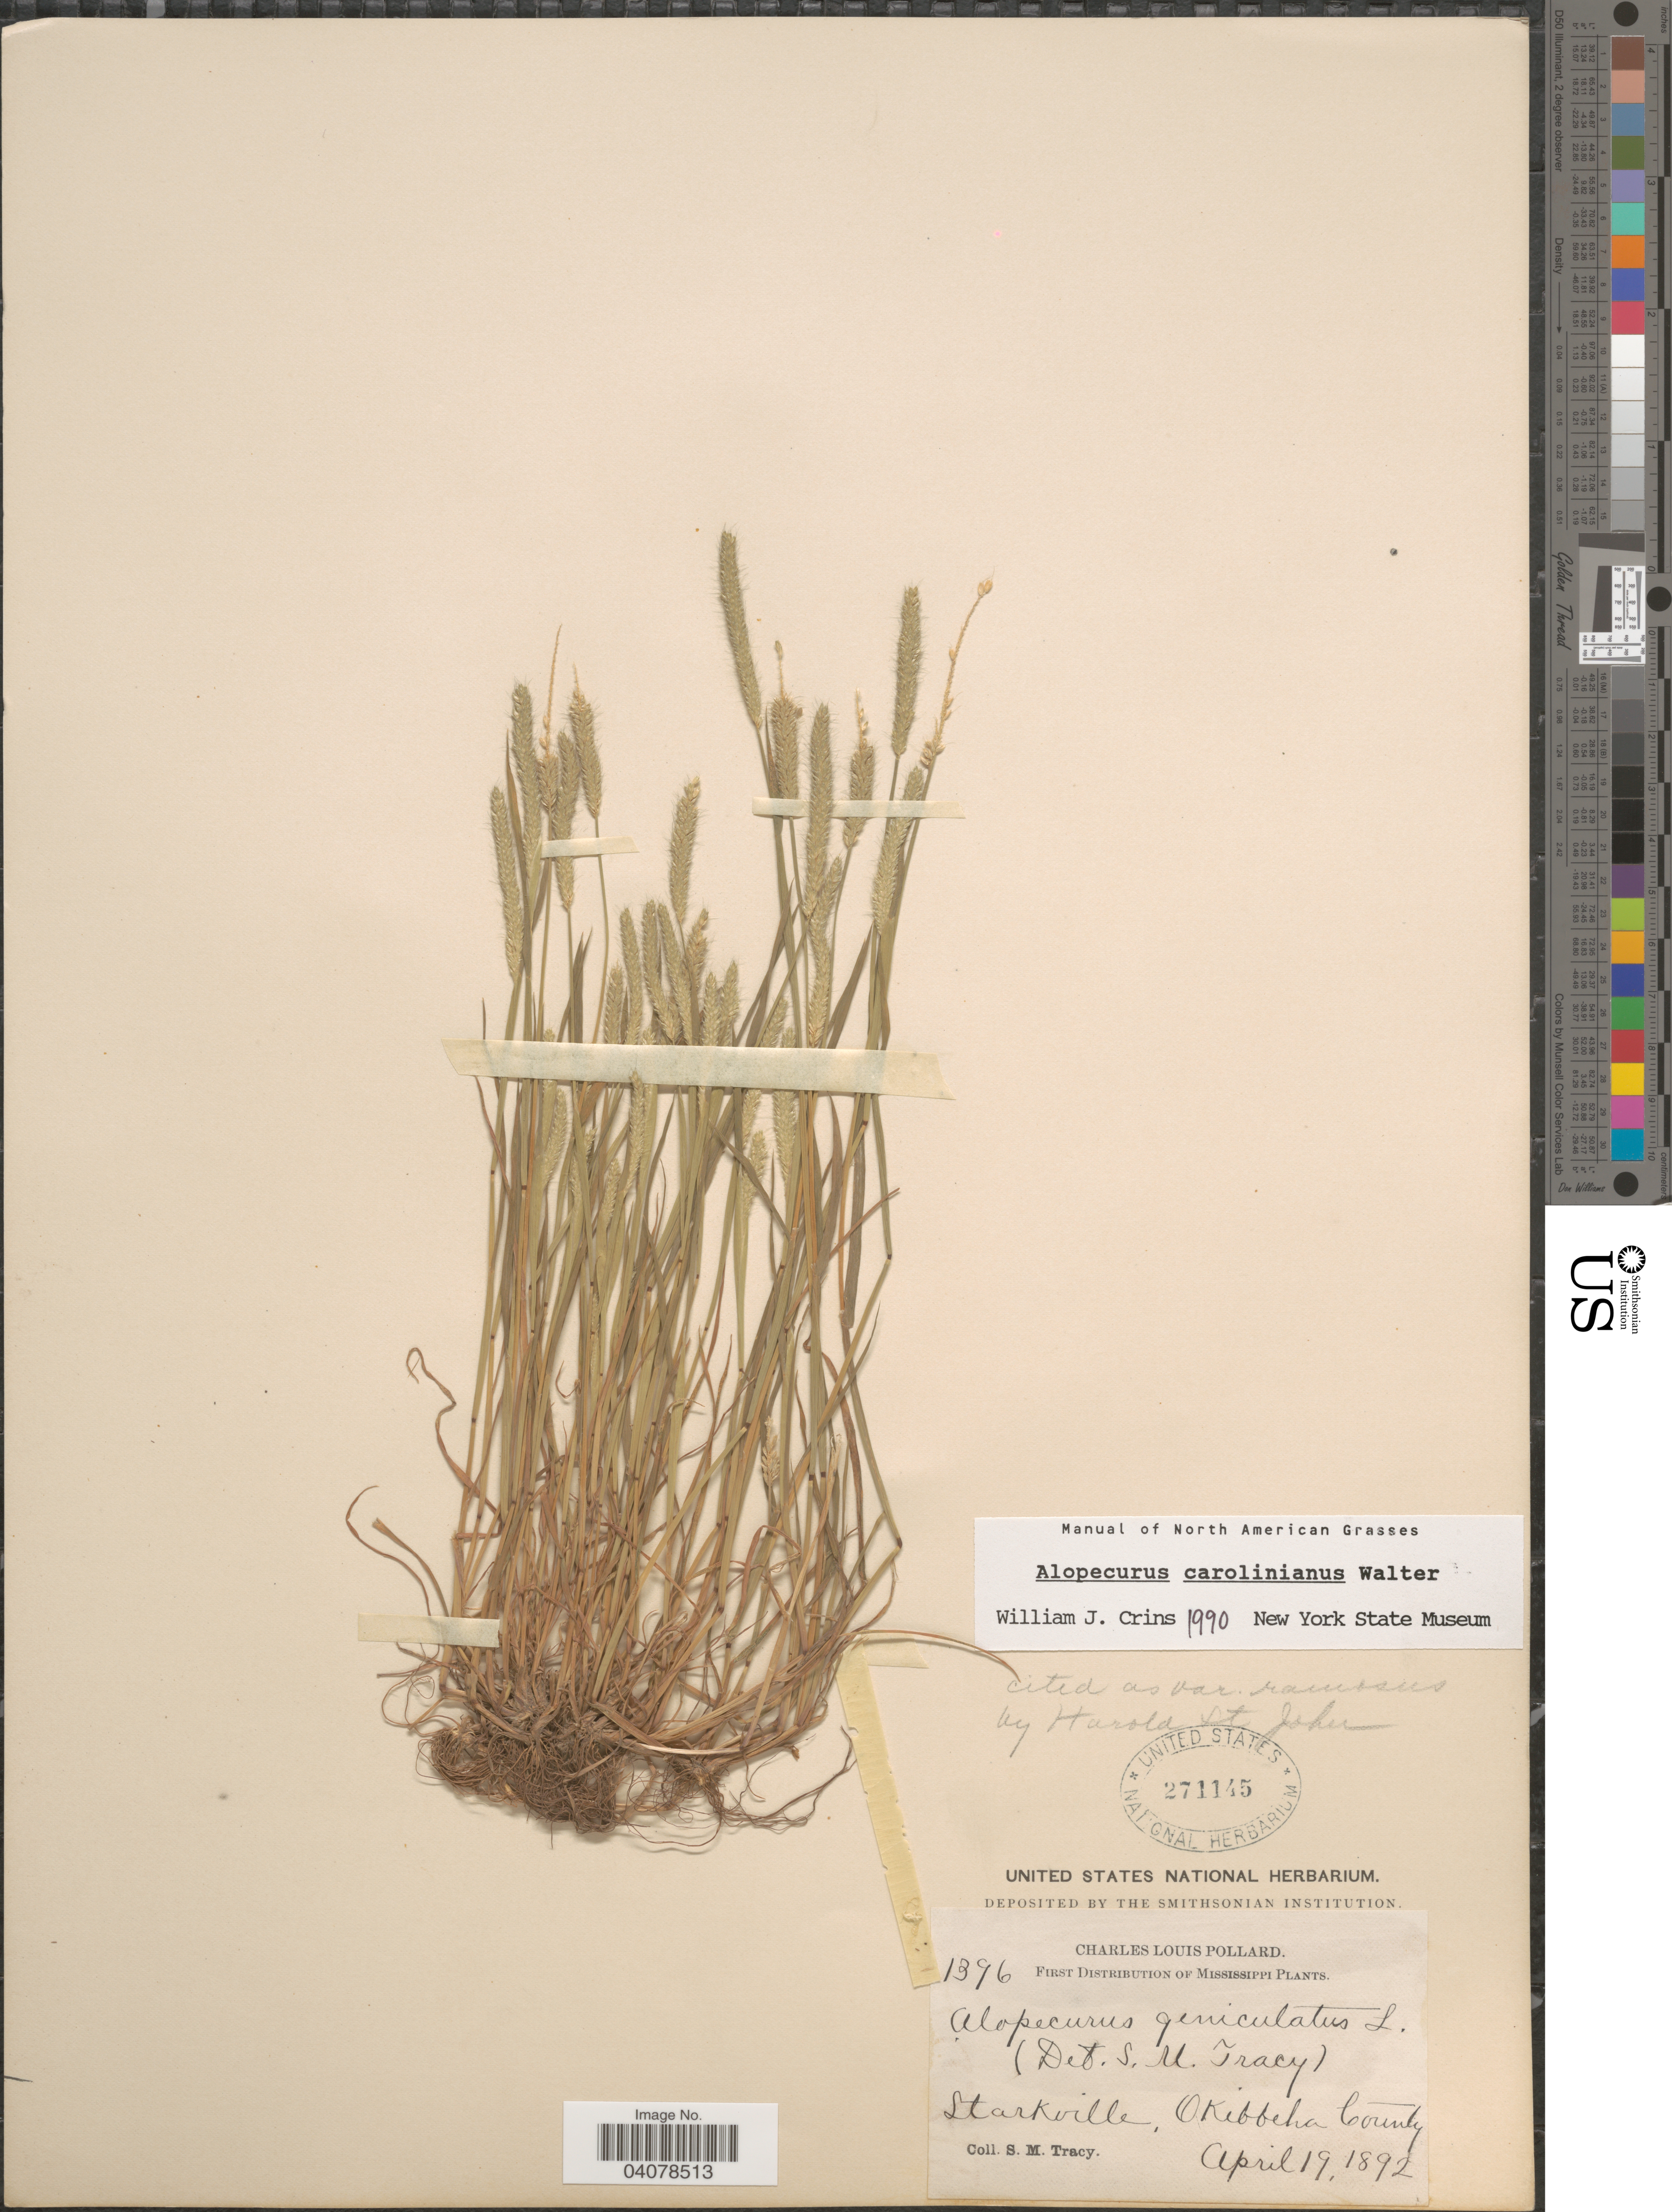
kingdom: Plantae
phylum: Tracheophyta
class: Liliopsida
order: Poales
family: Poaceae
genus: Alopecurus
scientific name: Alopecurus aequalis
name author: Sobol.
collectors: S. M. Tracy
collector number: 1396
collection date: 1892-04-19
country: United States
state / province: Mississippi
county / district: Oktibbeha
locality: Starkville, Okibbeha County.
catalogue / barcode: US 271145